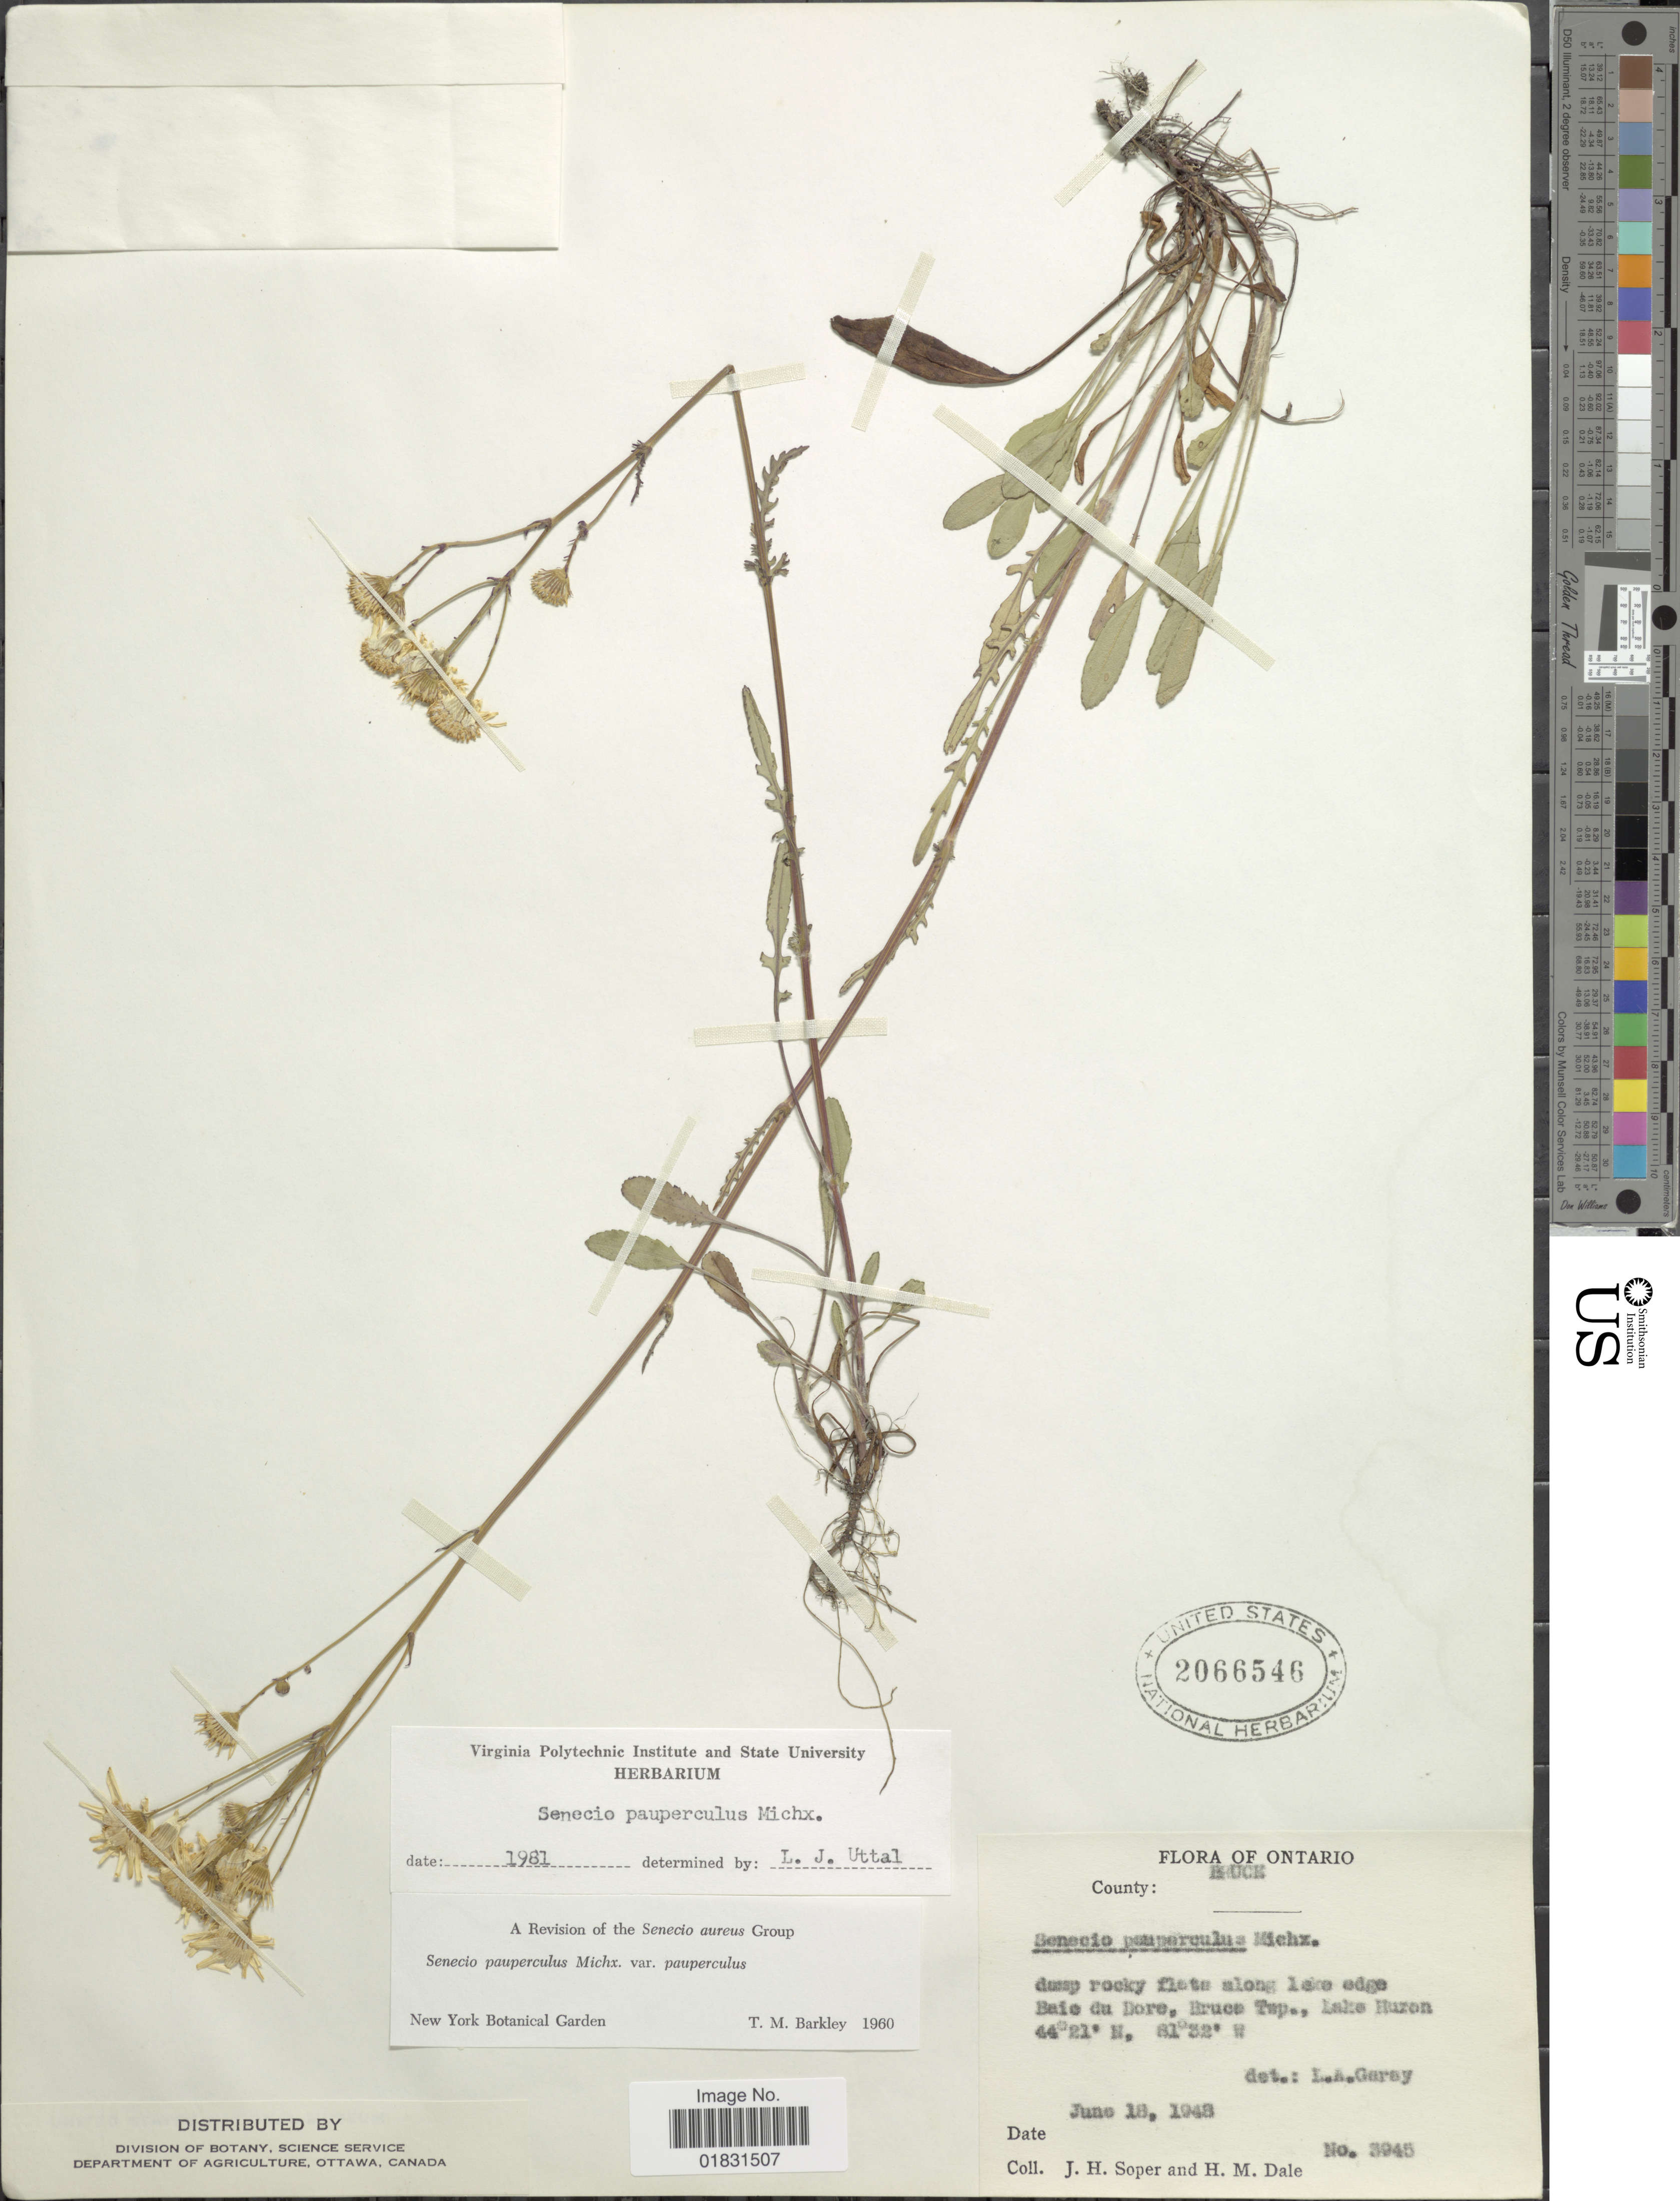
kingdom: Plantae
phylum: Tracheophyta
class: Magnoliopsida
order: Asterales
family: Asteraceae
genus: Packera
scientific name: Packera paupercula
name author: (Michx.) Á. Löve & D. Löve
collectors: J. H. Soper & H. M. Dale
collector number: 3945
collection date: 1948-06-18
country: Canada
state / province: Ontario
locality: County: Bruce, damp rocky flats along lake edge Baie du Dore, Bruce Twp., Lake Huron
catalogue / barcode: US 2066546